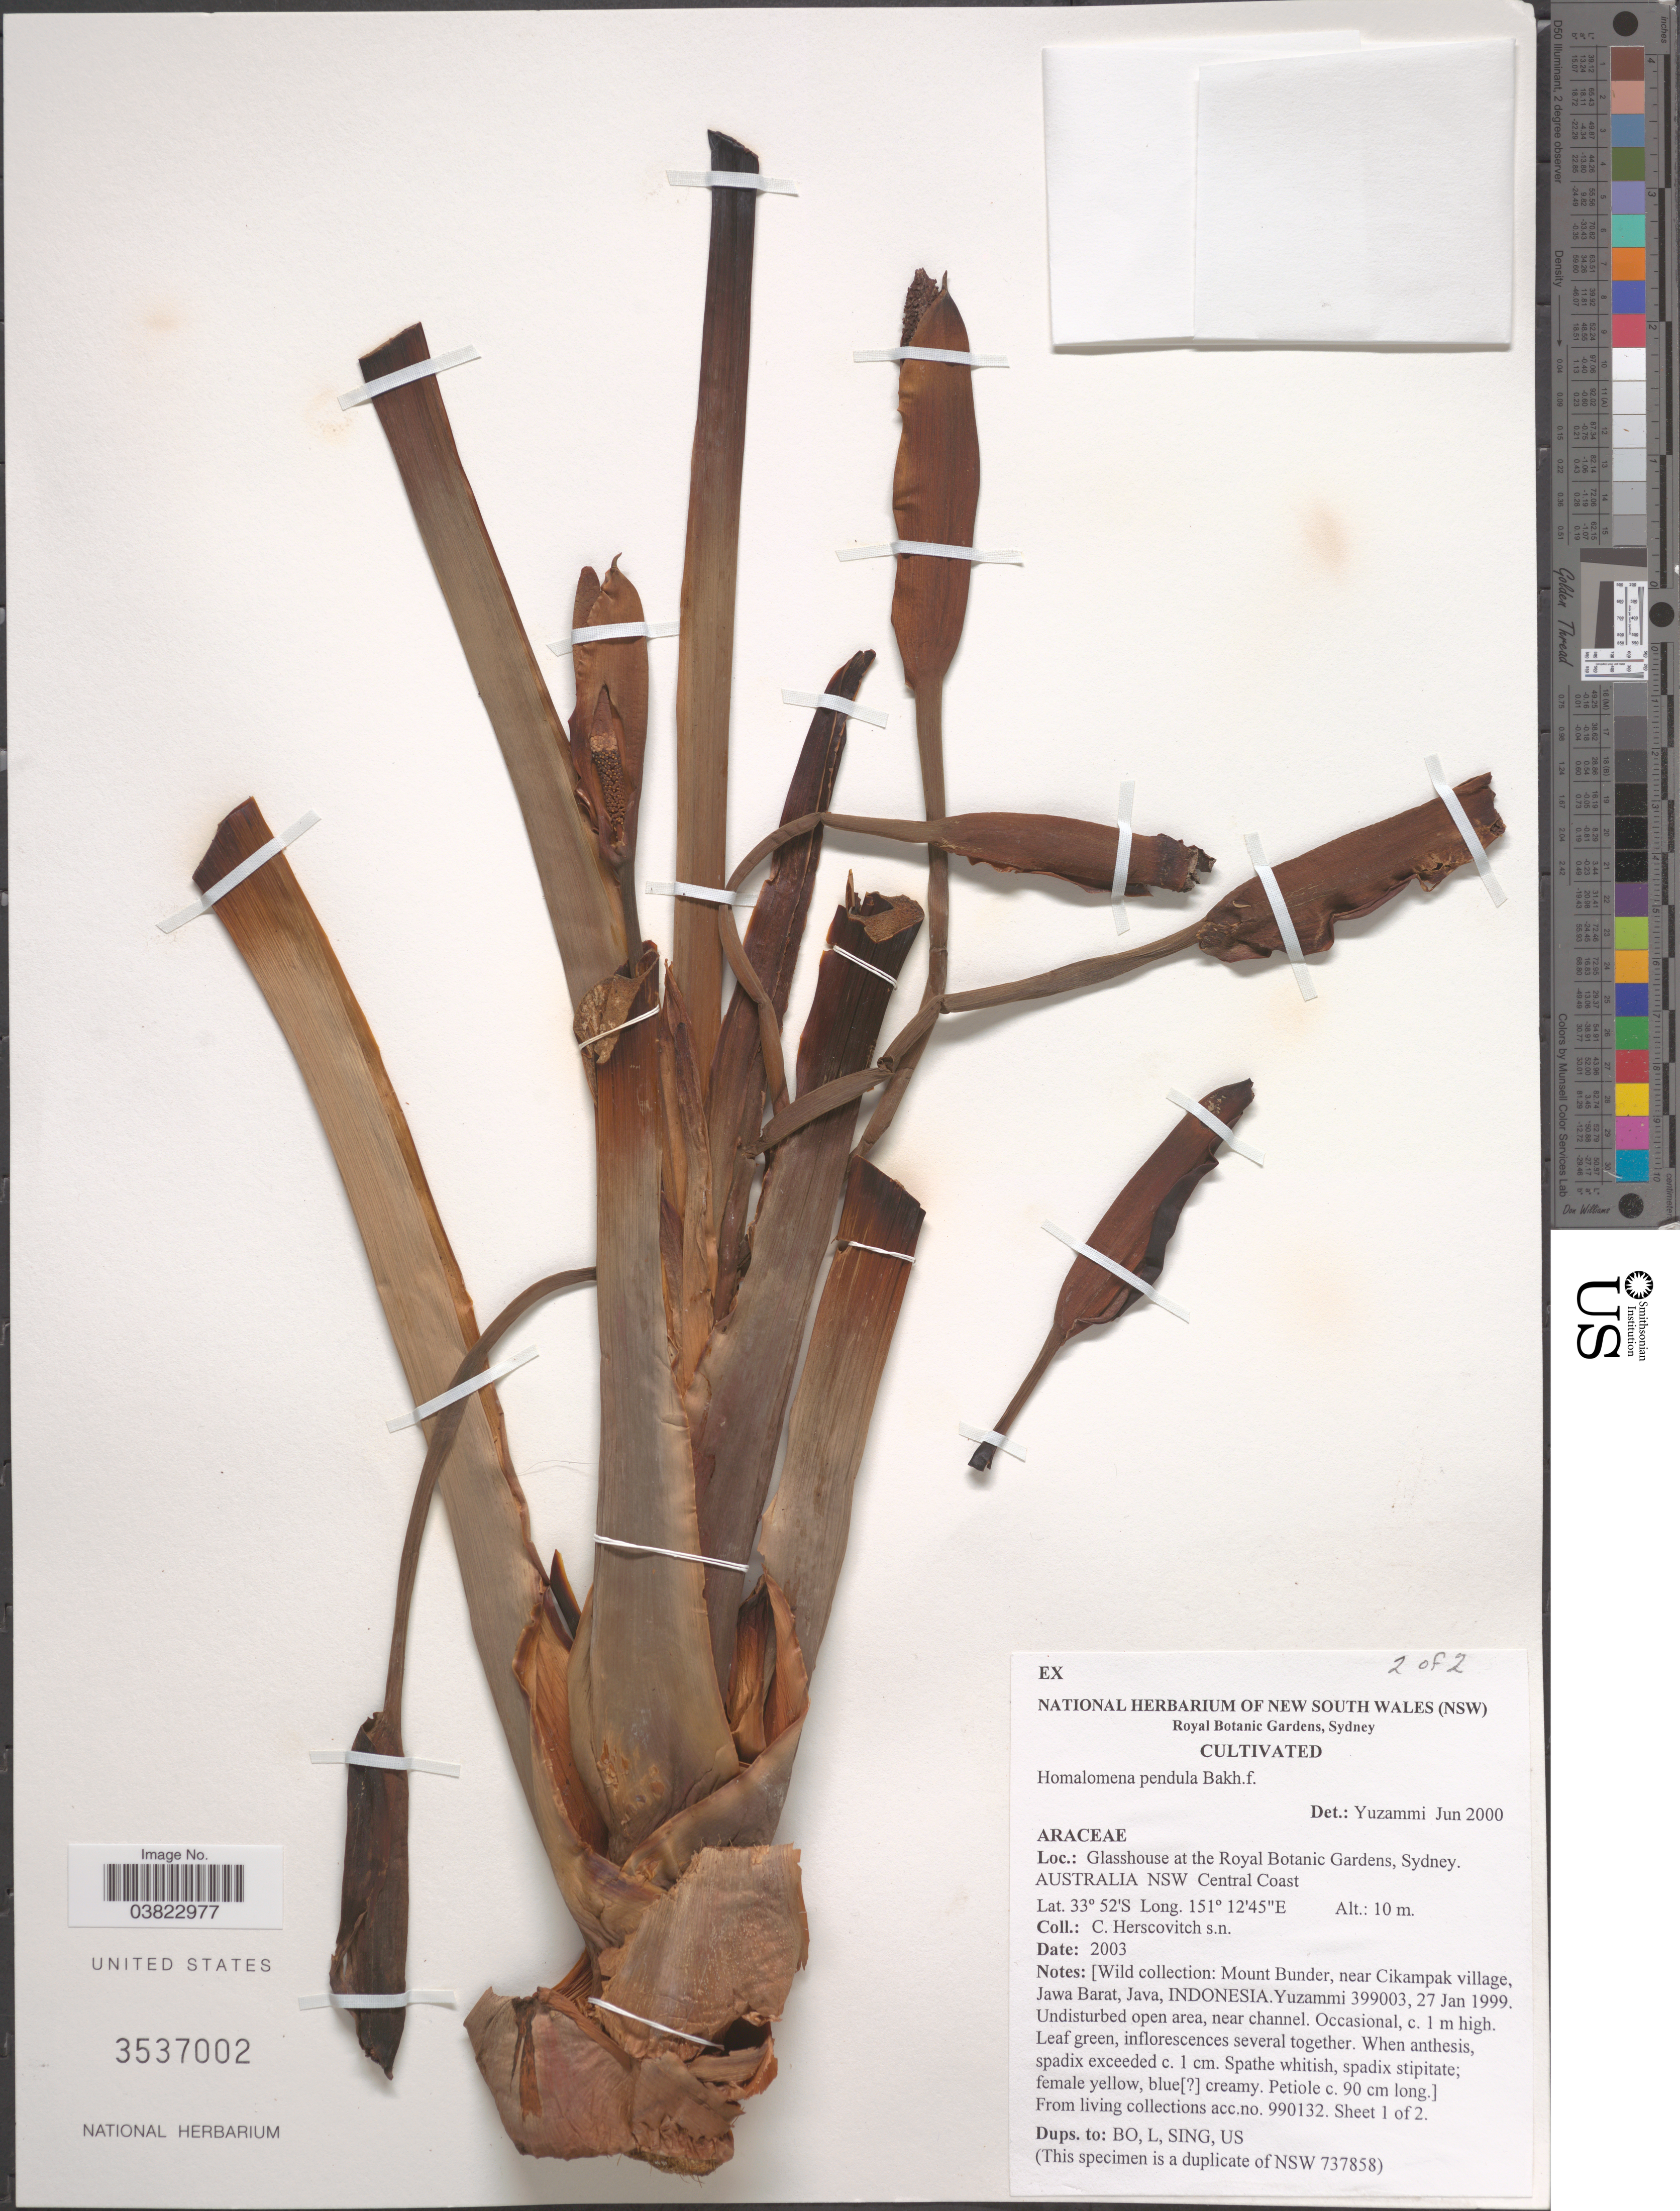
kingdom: Plantae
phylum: Tracheophyta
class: Liliopsida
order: Alismatales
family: Araceae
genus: Homalomena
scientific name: Homalomena pendula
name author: (Blume) Bakh. f.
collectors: C. Herscovitch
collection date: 2003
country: Australia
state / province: New South Wales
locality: Glasshouse at the Royal Botanic Gardens, Sydney. Central Coast.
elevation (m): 10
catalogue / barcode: US 3537002